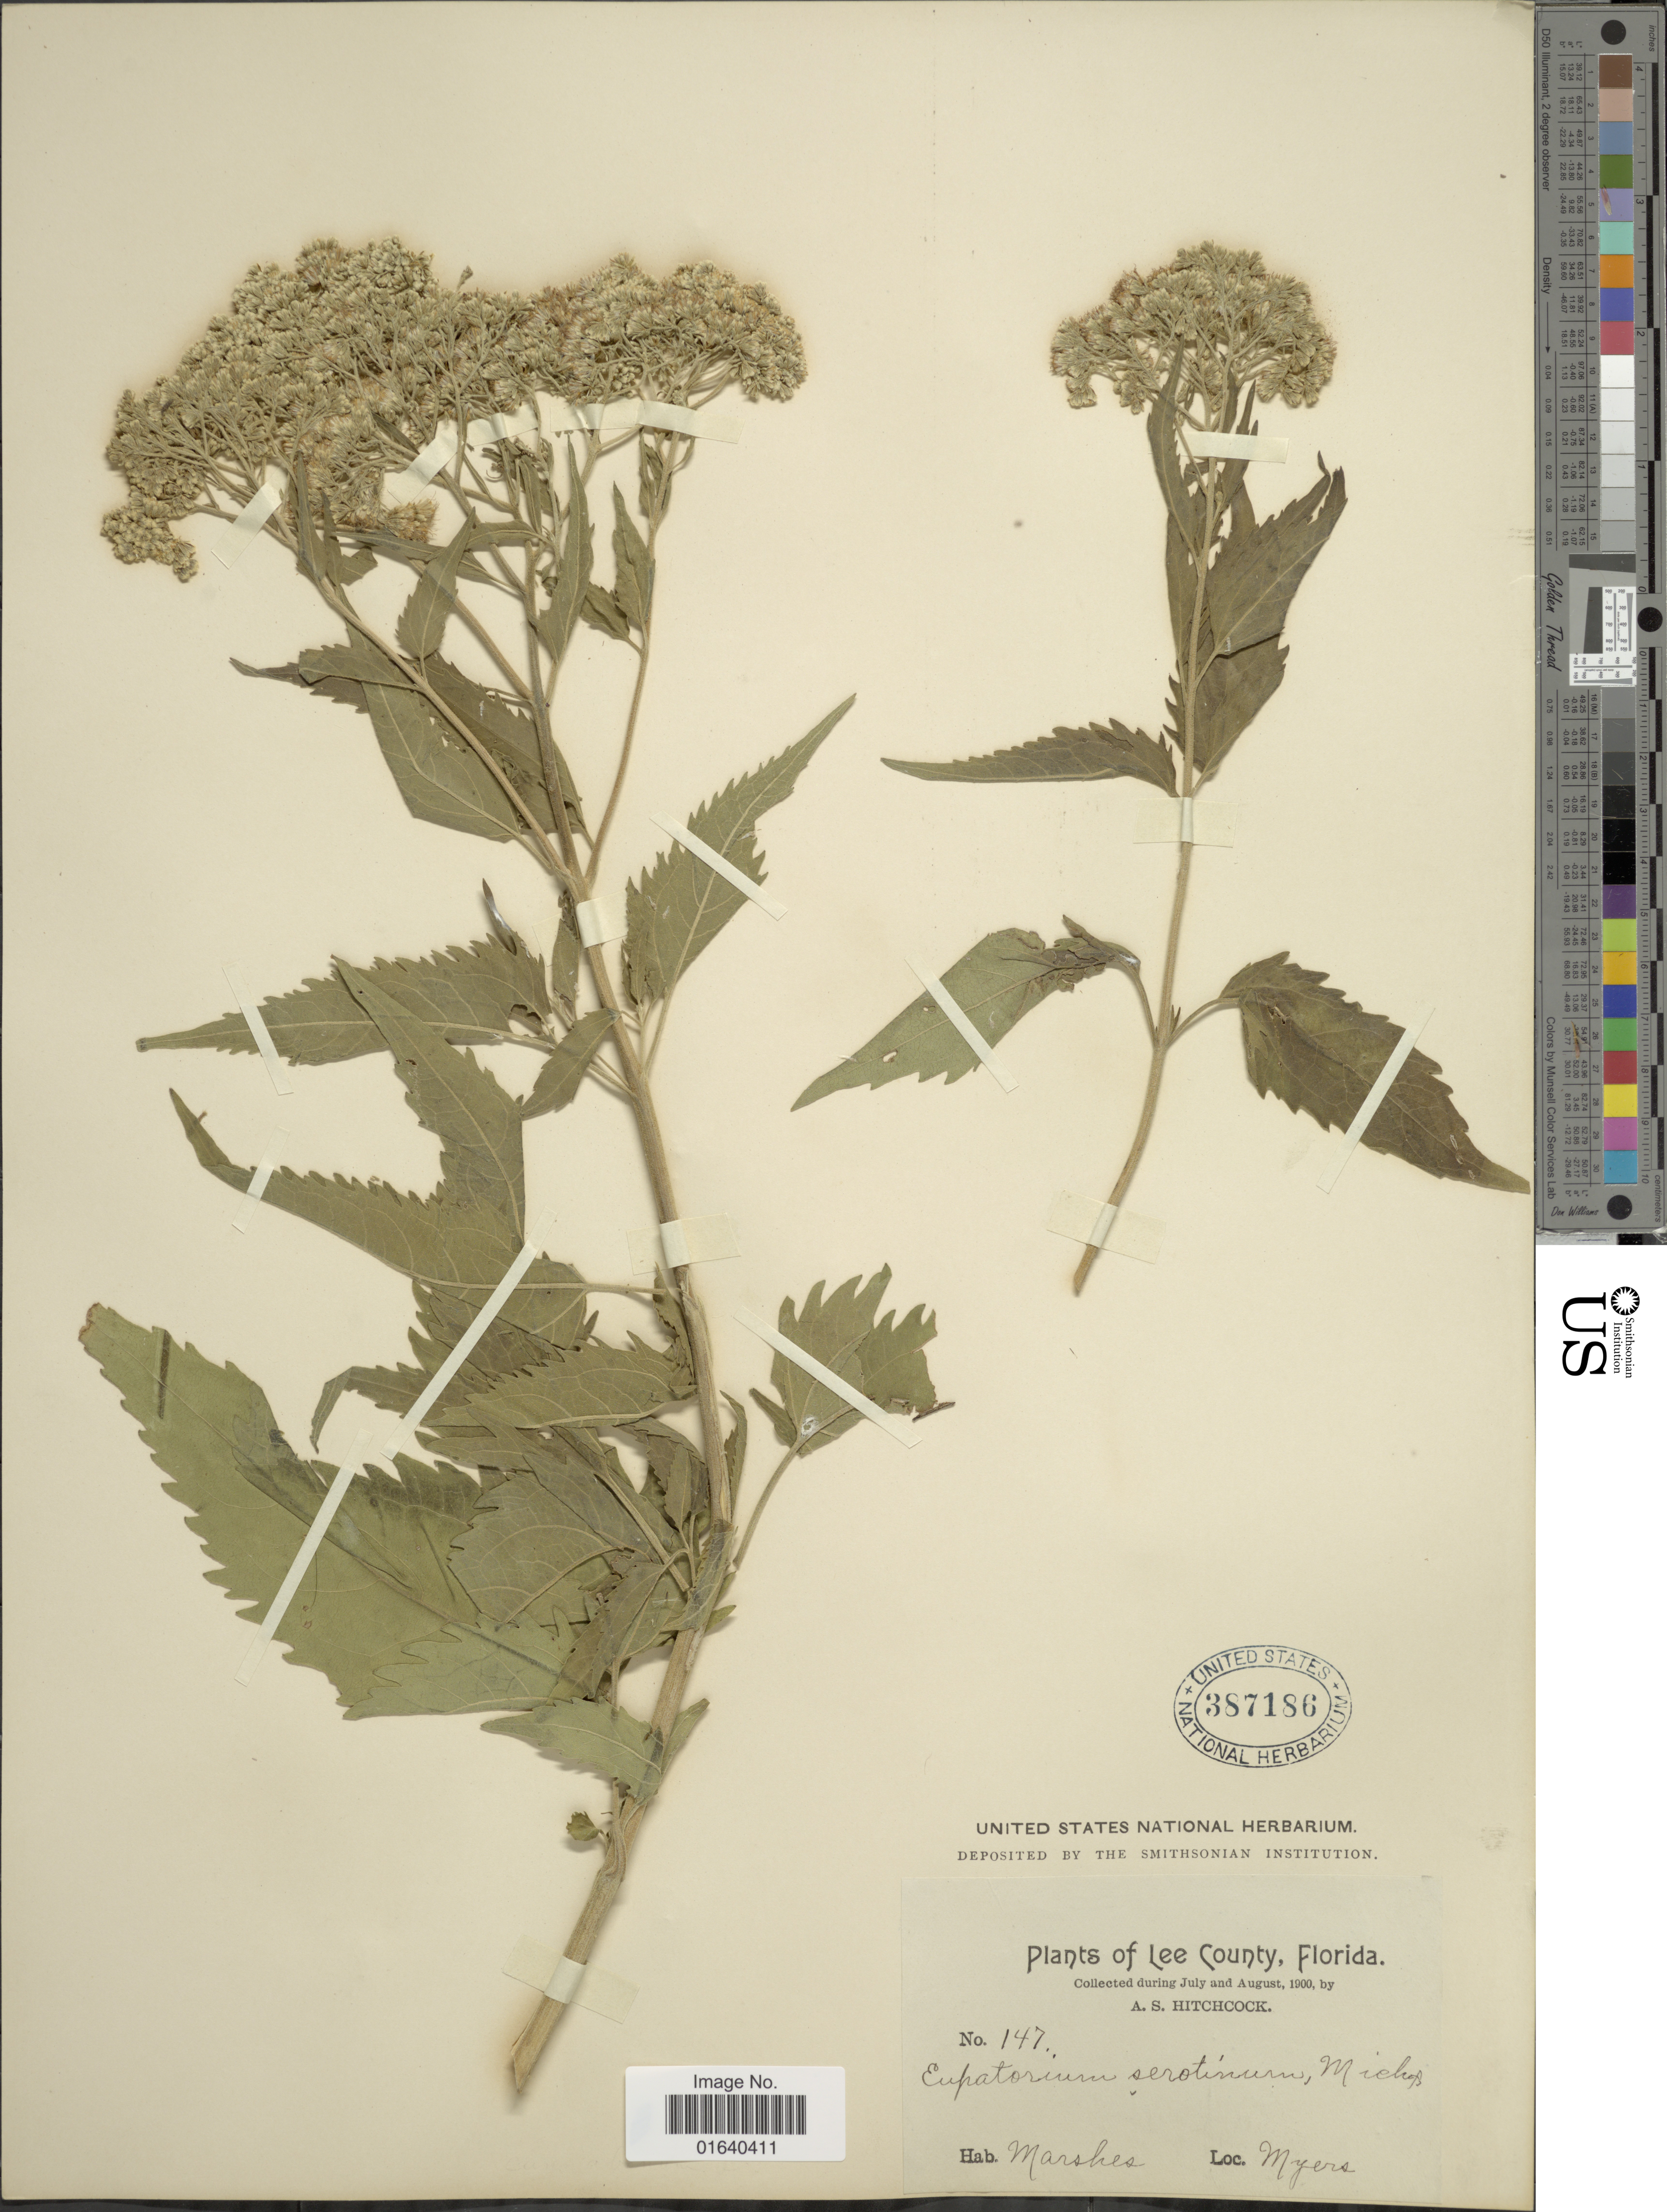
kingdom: Plantae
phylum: Tracheophyta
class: Magnoliopsida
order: Asterales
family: Asteraceae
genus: Eupatorium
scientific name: Eupatorium serotinum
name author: Michx.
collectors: A. S. Hitchcock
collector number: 147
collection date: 1900-07/1900-08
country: United States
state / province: Florida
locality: Lee County, Marshes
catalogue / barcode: US 387186